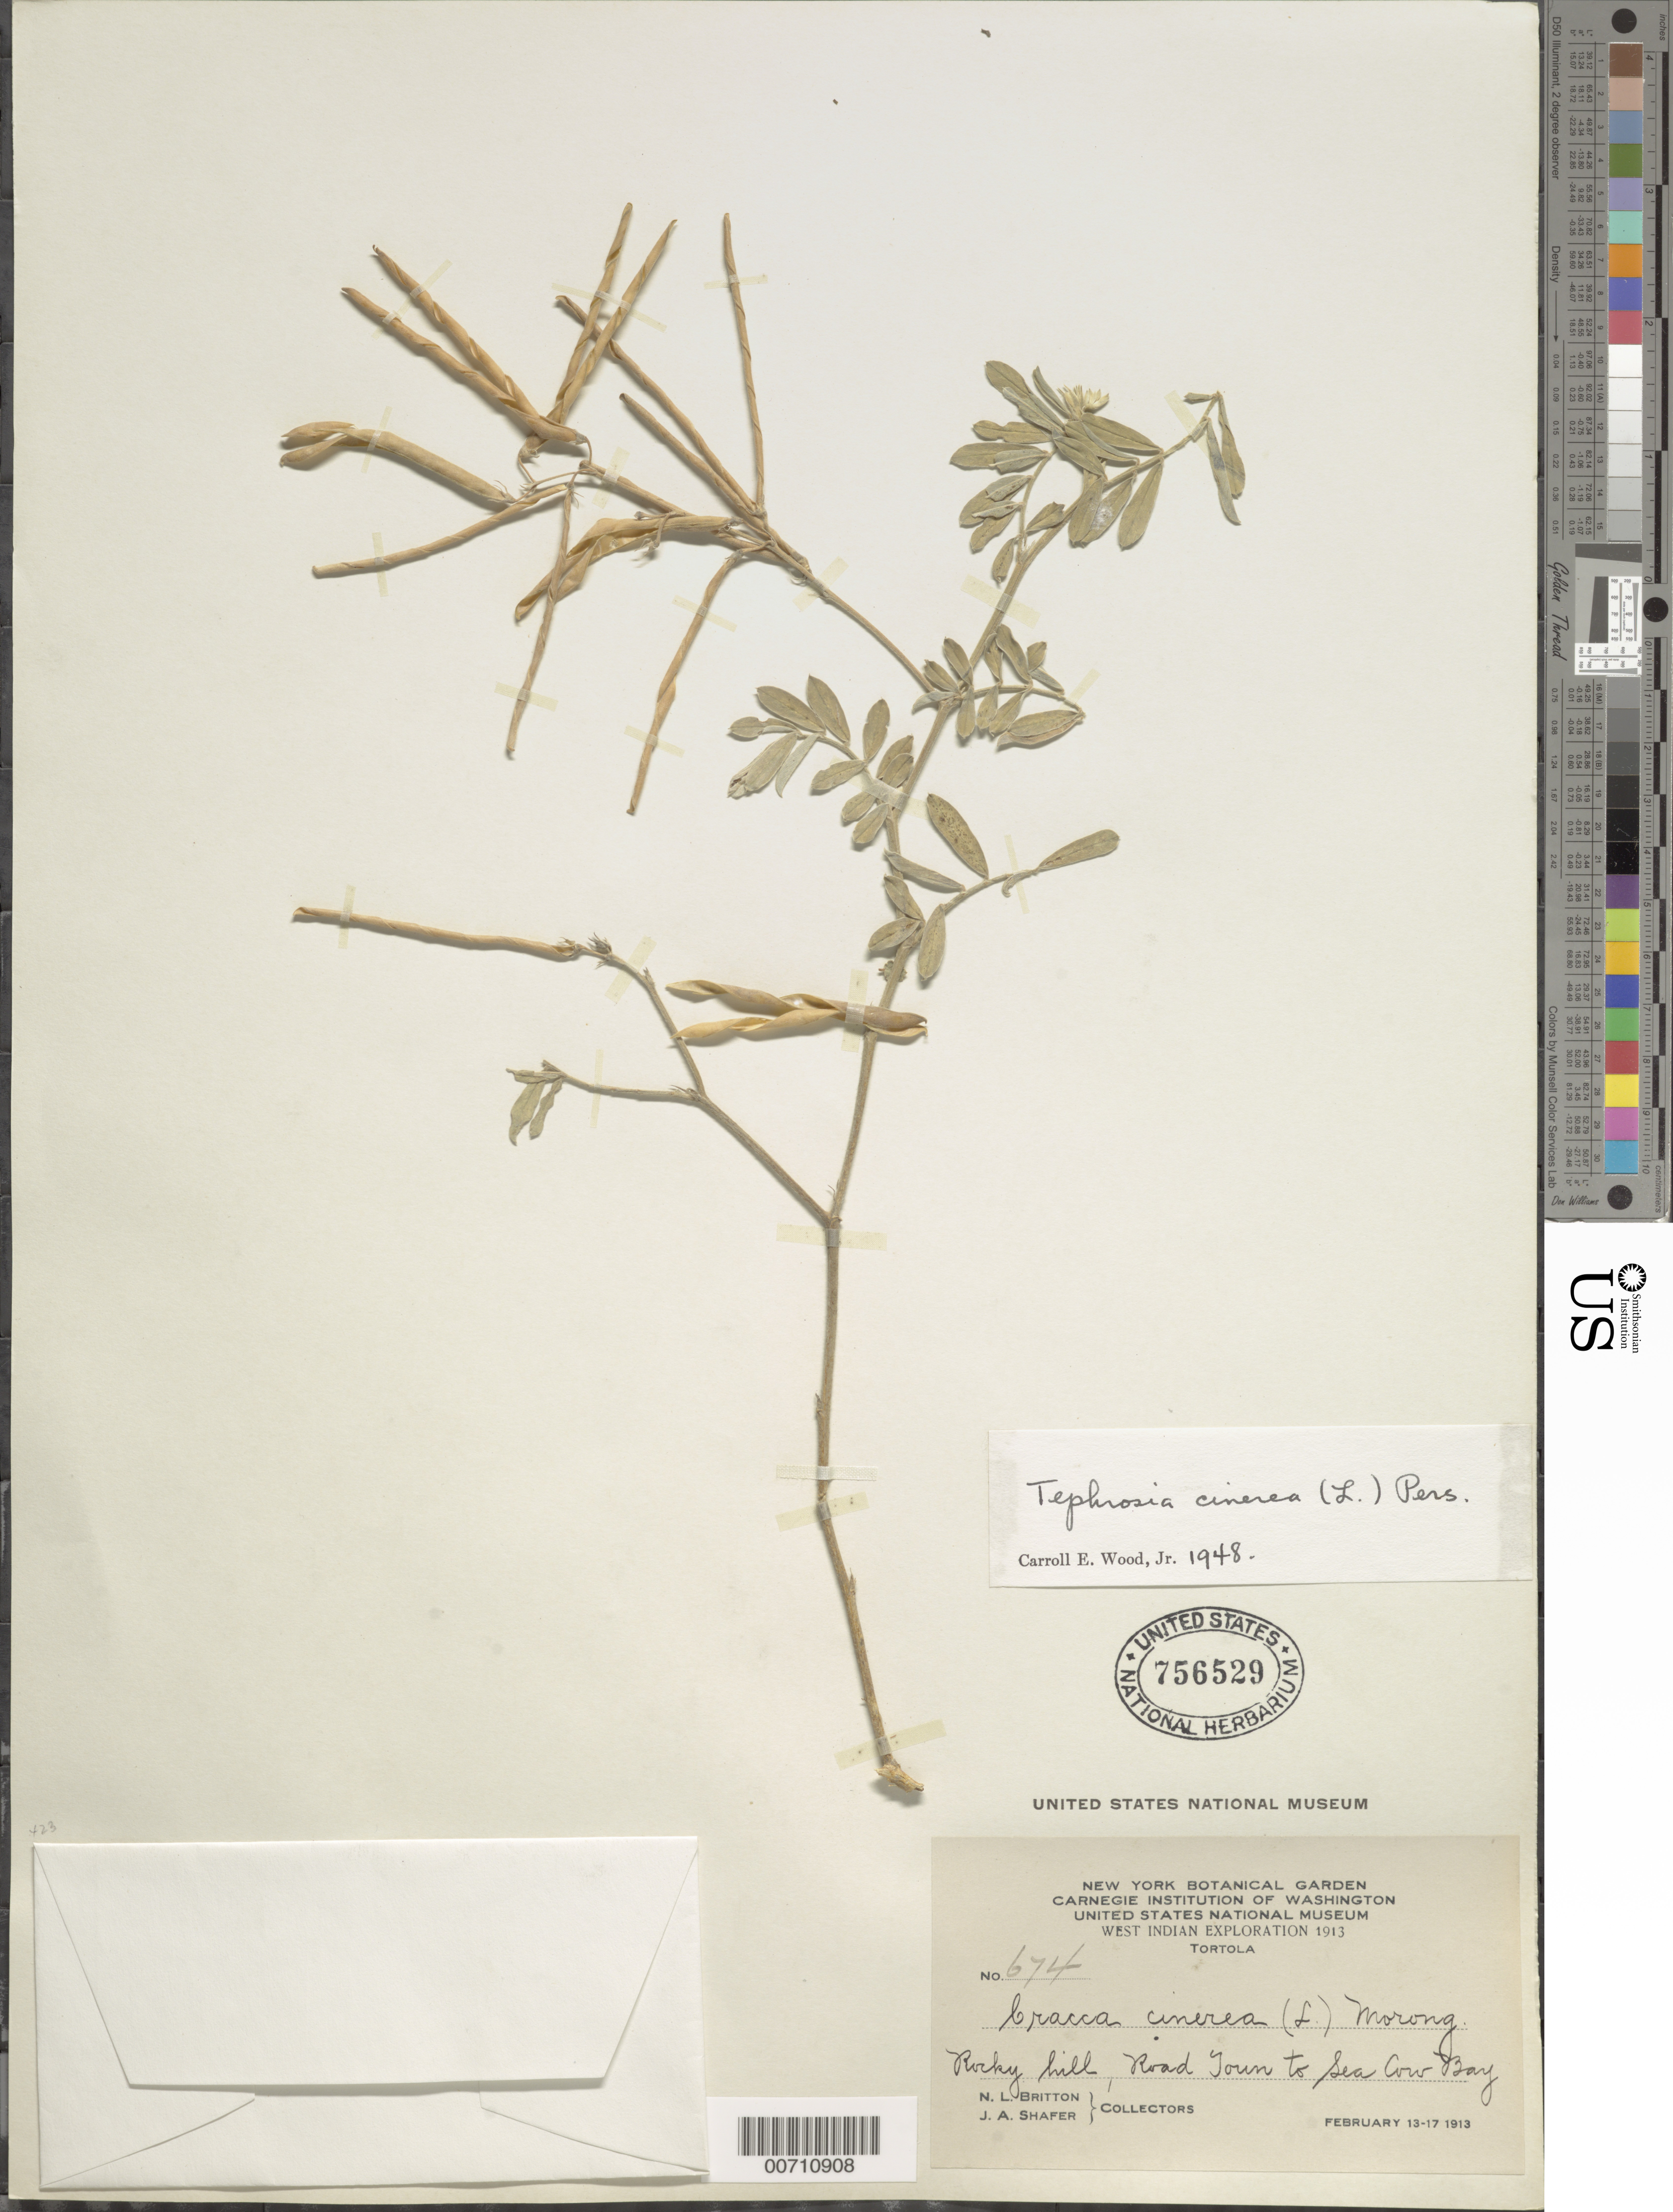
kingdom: Plantae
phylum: Tracheophyta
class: Magnoliopsida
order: Fabales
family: Fabaceae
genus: Tephrosia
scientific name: Tephrosia cinerea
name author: (L.) Pers.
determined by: Wood, C. E., Jr.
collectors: N. Britton & J. A. Shafer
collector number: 674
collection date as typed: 13 Feb 1913 to 17 Feb 1913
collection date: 1913-02-13/1913-02-17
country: British Virgin Islands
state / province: Tortola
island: Tortola Island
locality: Road Town to Sea Cow Bay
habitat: Rocky hill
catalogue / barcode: US 756529